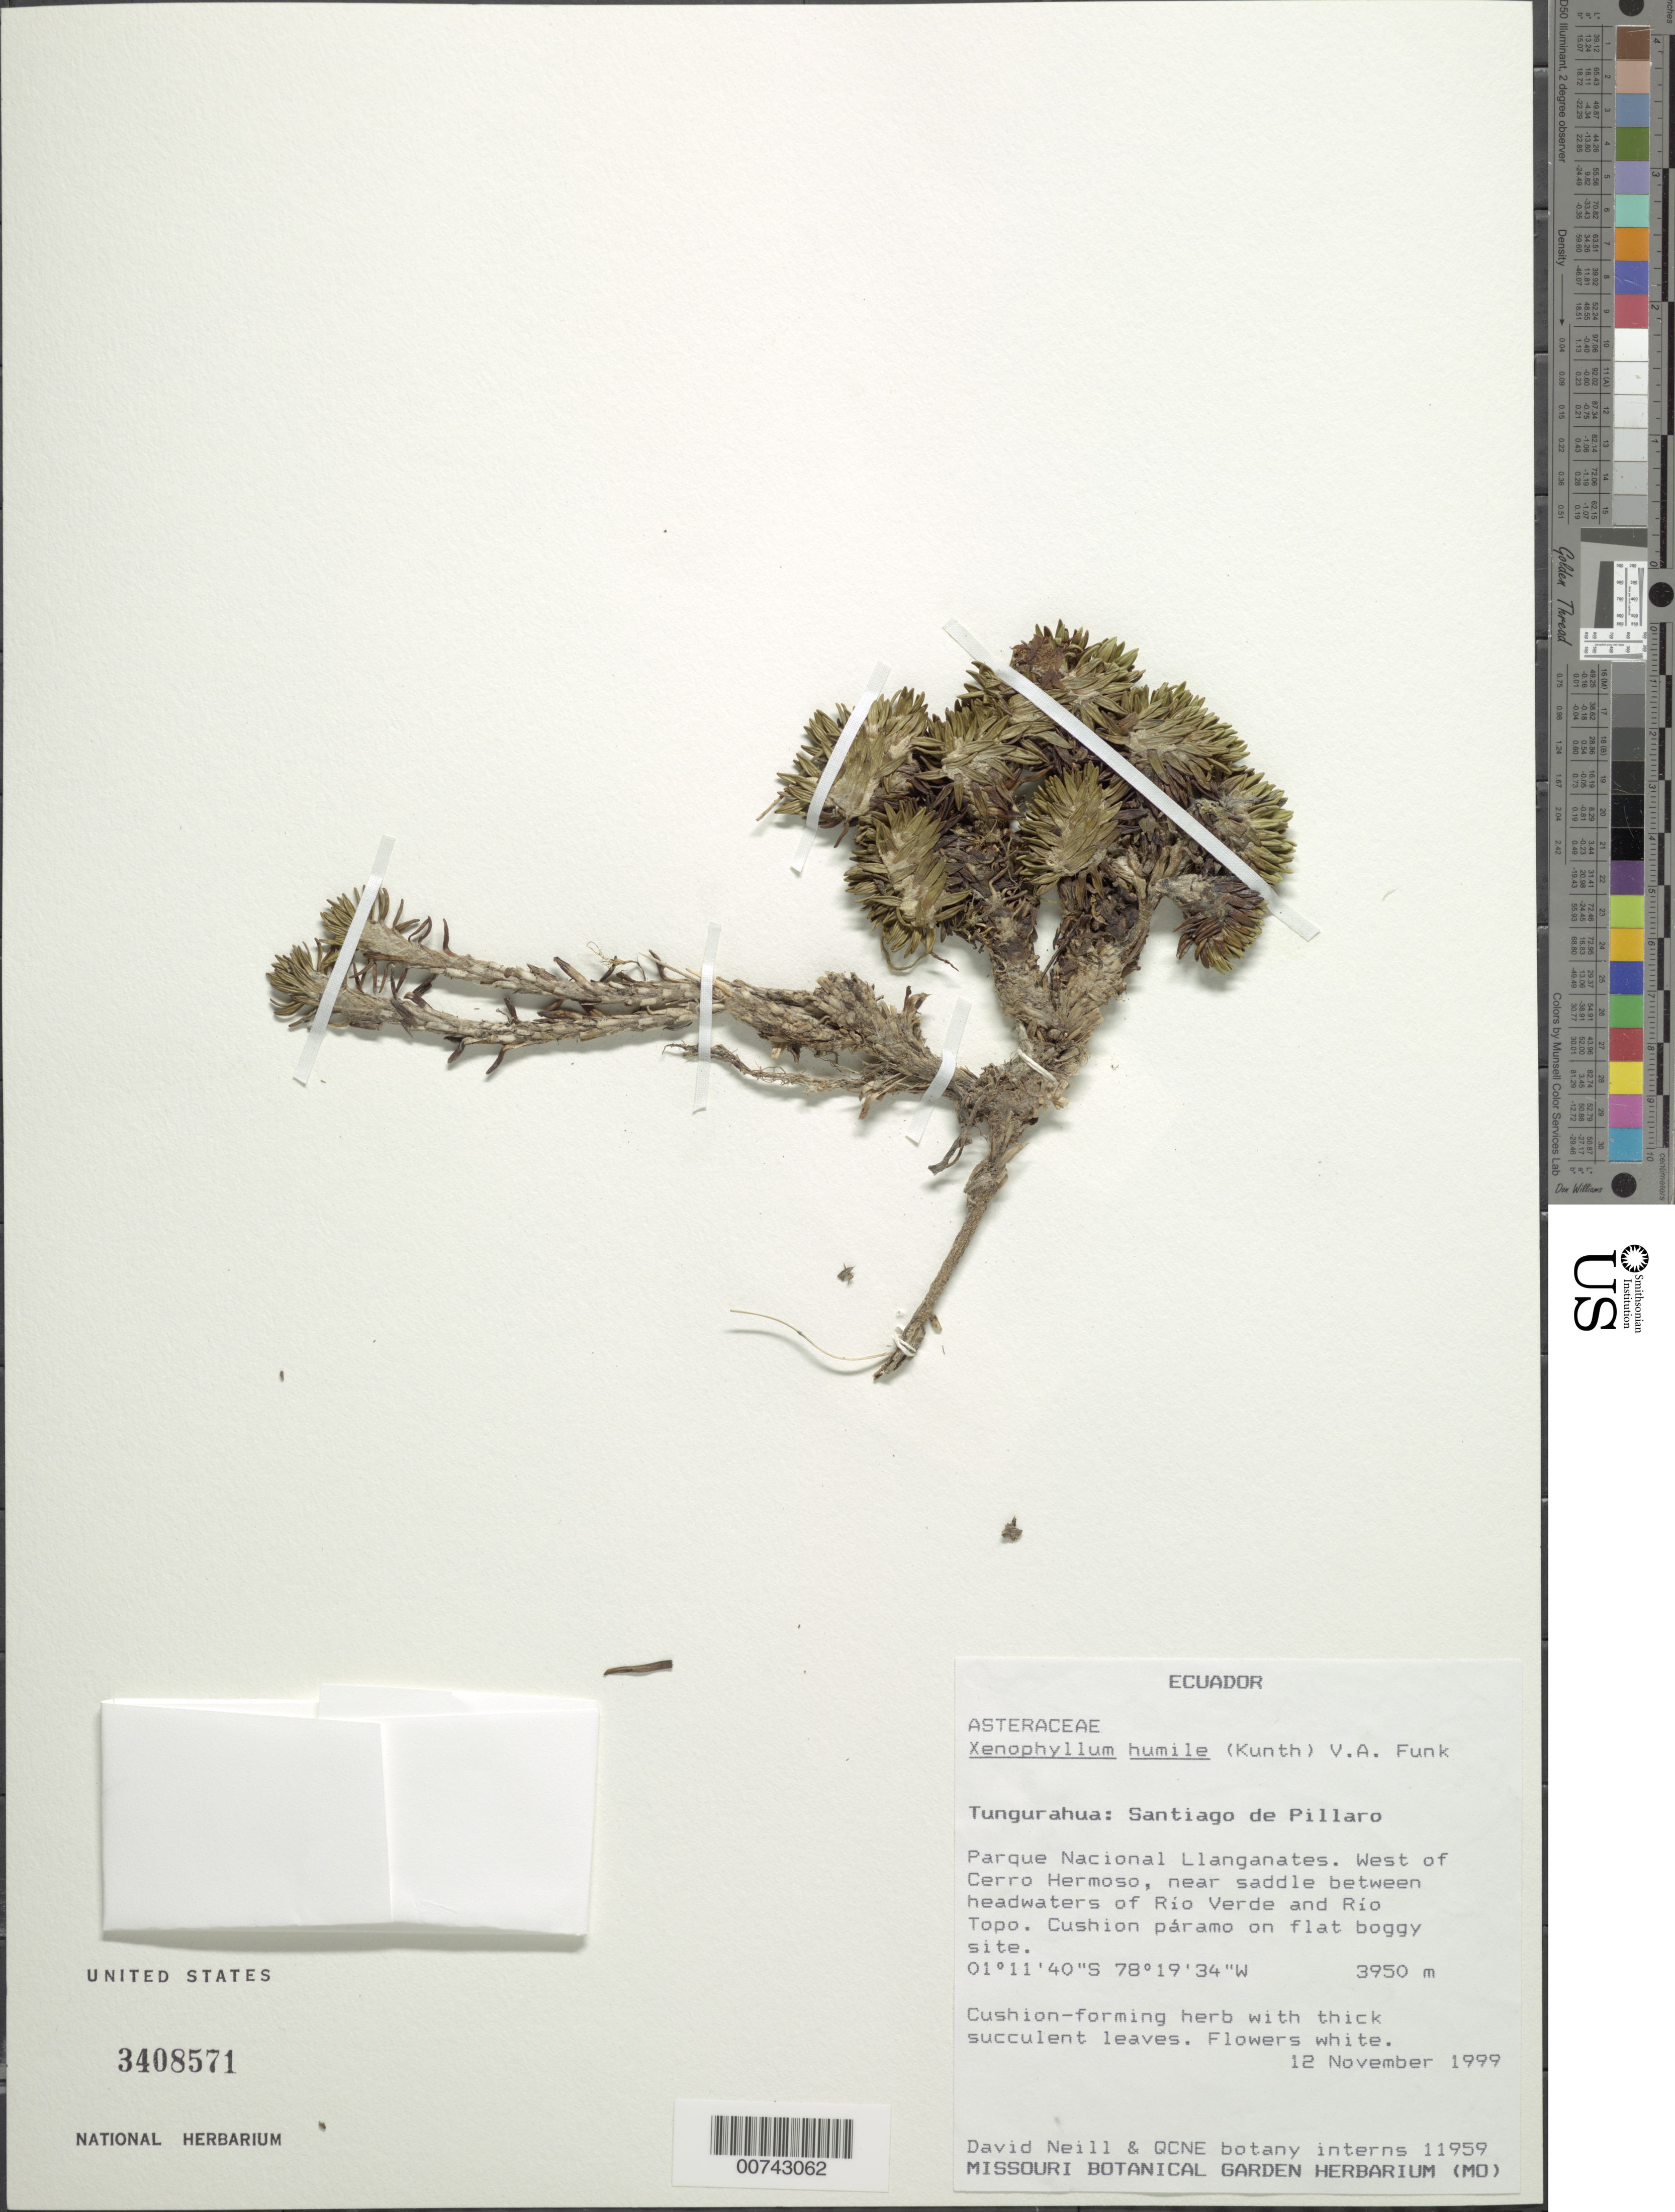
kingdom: Plantae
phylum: Tracheophyta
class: Magnoliopsida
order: Asterales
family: Asteraceae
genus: Xenophyllum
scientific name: Xenophyllum humile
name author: (Kunth) V.A. Funk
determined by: Funk, Vicki A., (BOT), Smithsonian Institution - National Museum of Natural History (UNITED STATES)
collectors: D. Neill & QCNE botany interns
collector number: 11959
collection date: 1999-11-12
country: Ecuador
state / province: Tungurahua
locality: Santiago de Pillaro, Parque Nacional Llanganates. West of Carro Hermoso, near saddle between headwaters of Rio Verde and Rio Topo.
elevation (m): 3950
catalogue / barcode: US 3408571